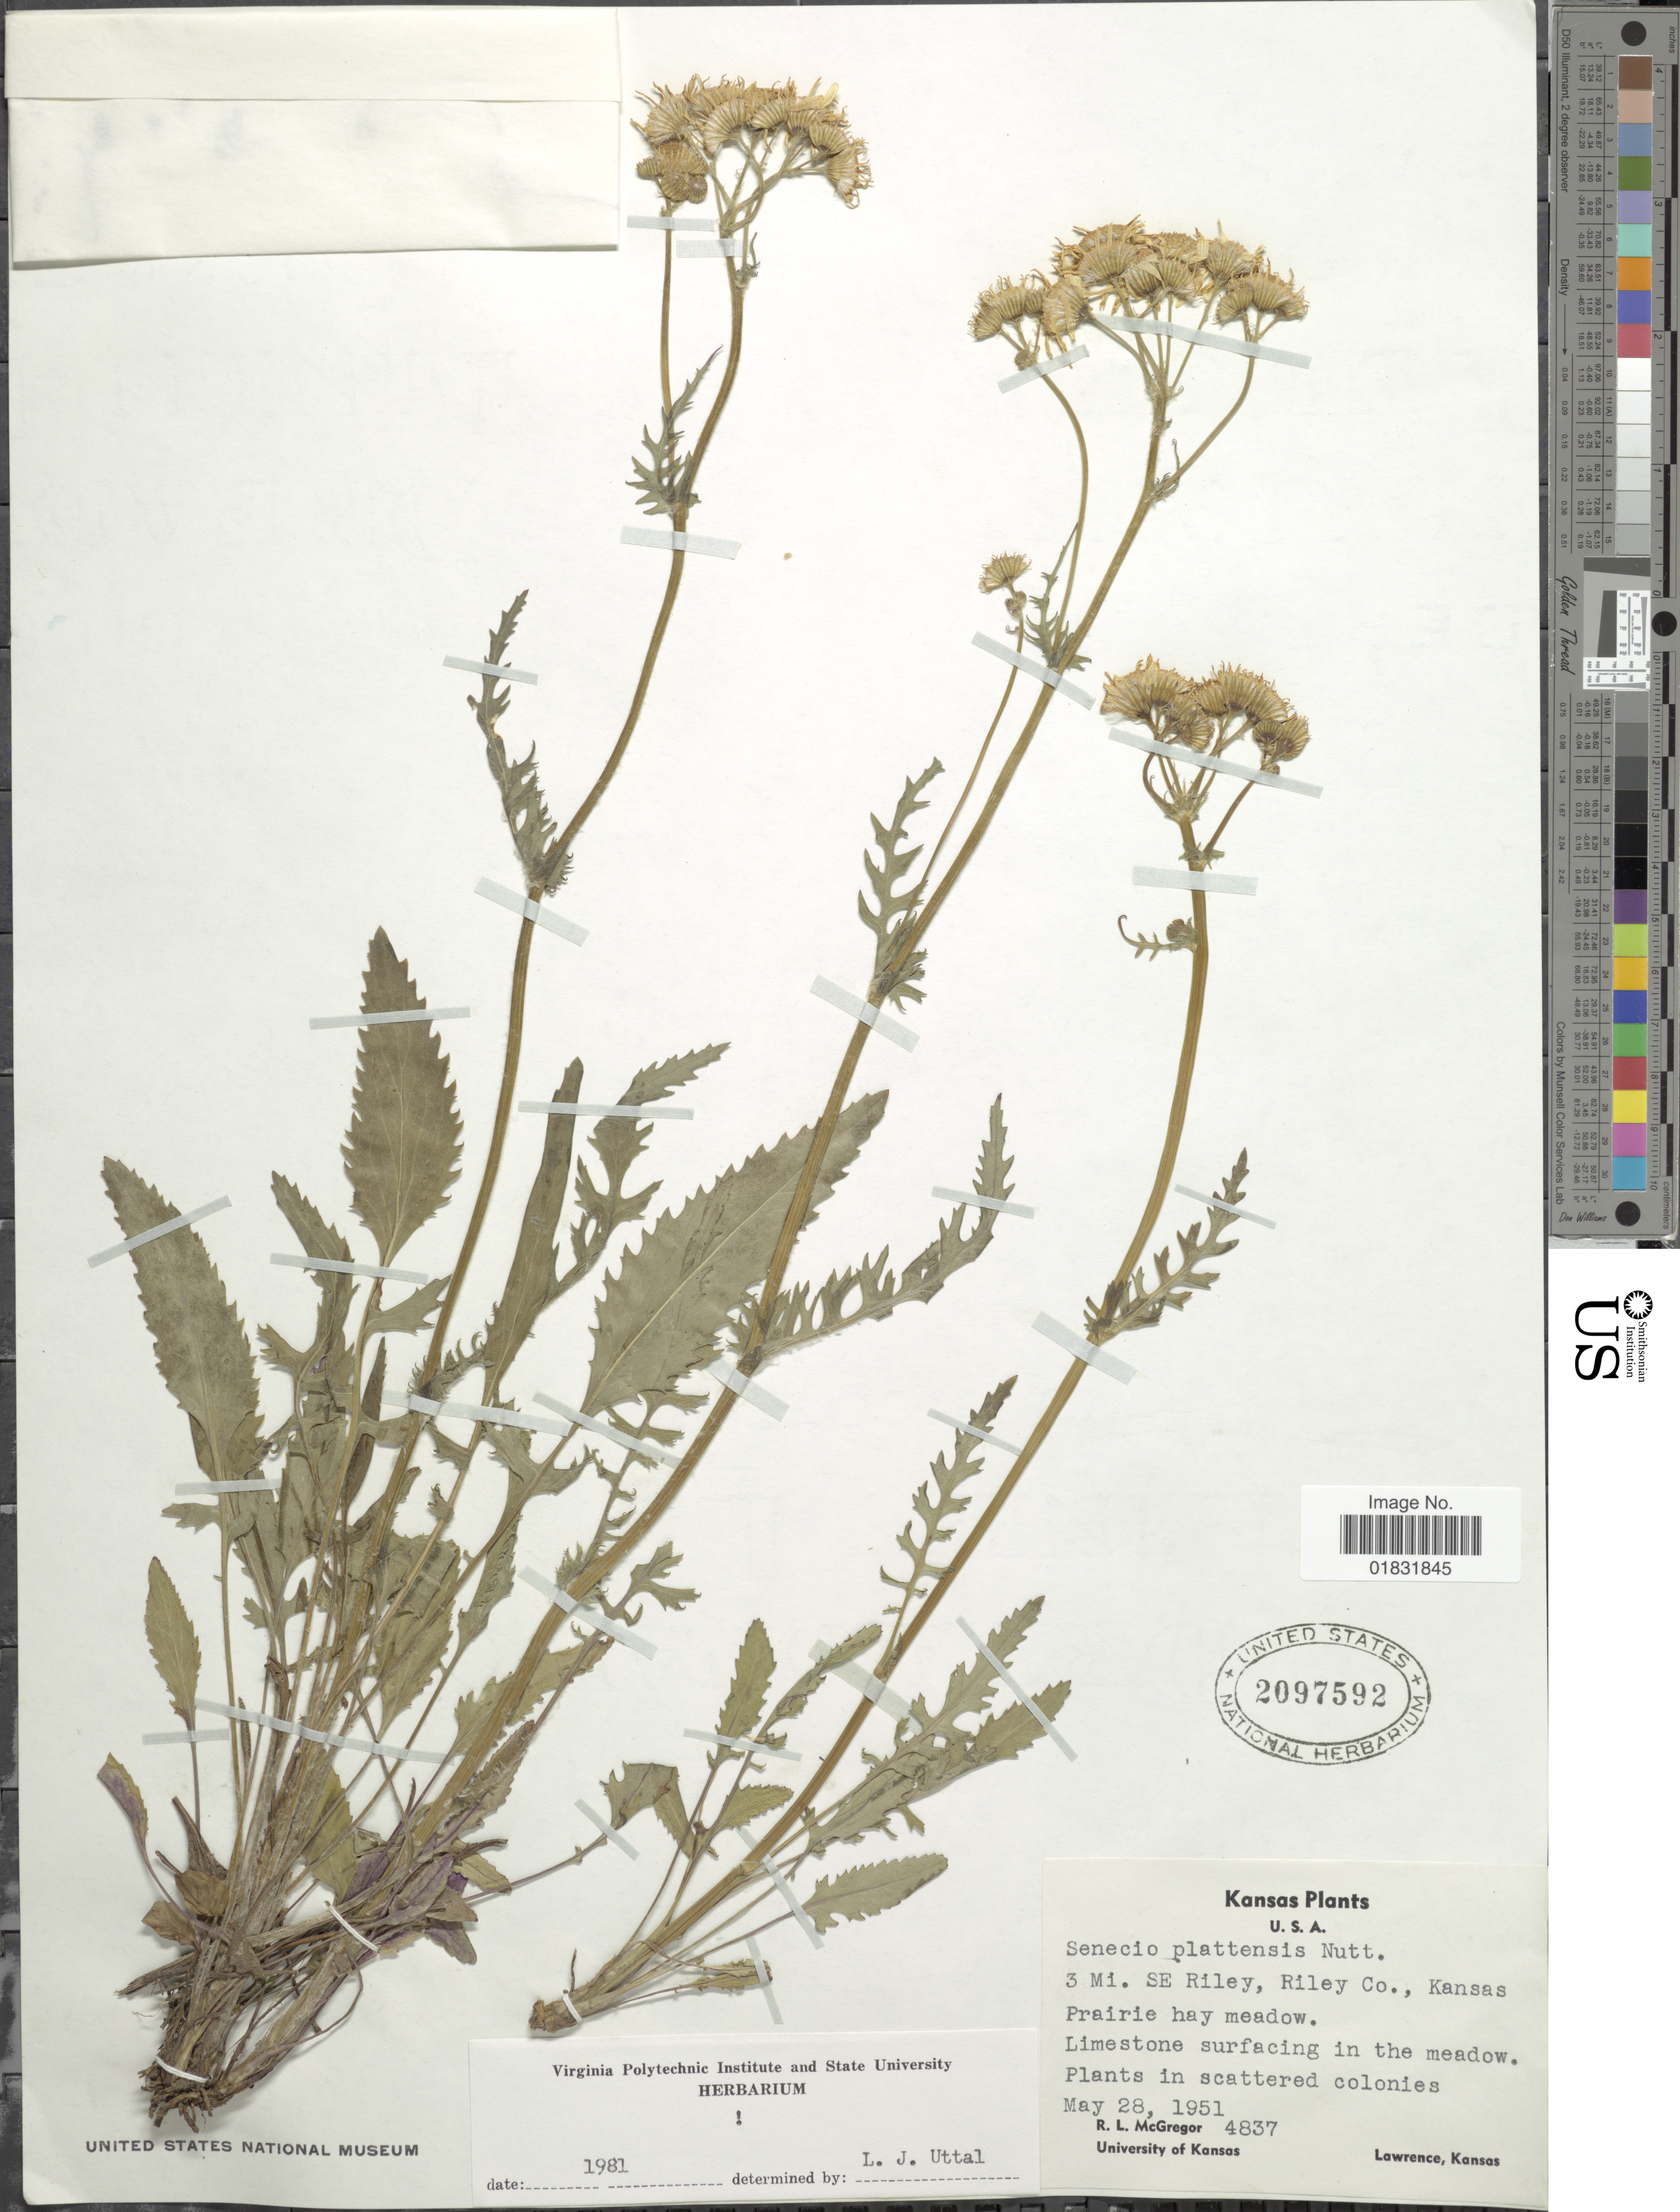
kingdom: Plantae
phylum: Tracheophyta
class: Magnoliopsida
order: Asterales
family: Asteraceae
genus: Packera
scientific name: Packera plattensis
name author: W.A. Weber & Á. Löve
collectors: R. McGregor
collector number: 4837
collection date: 1951-05-28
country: United States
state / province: Kansas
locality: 3 mi SE Riley, Riley Co., Kansas Prairie hay meadow. Limestone surfacing in the meadow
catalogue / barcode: US 2097592